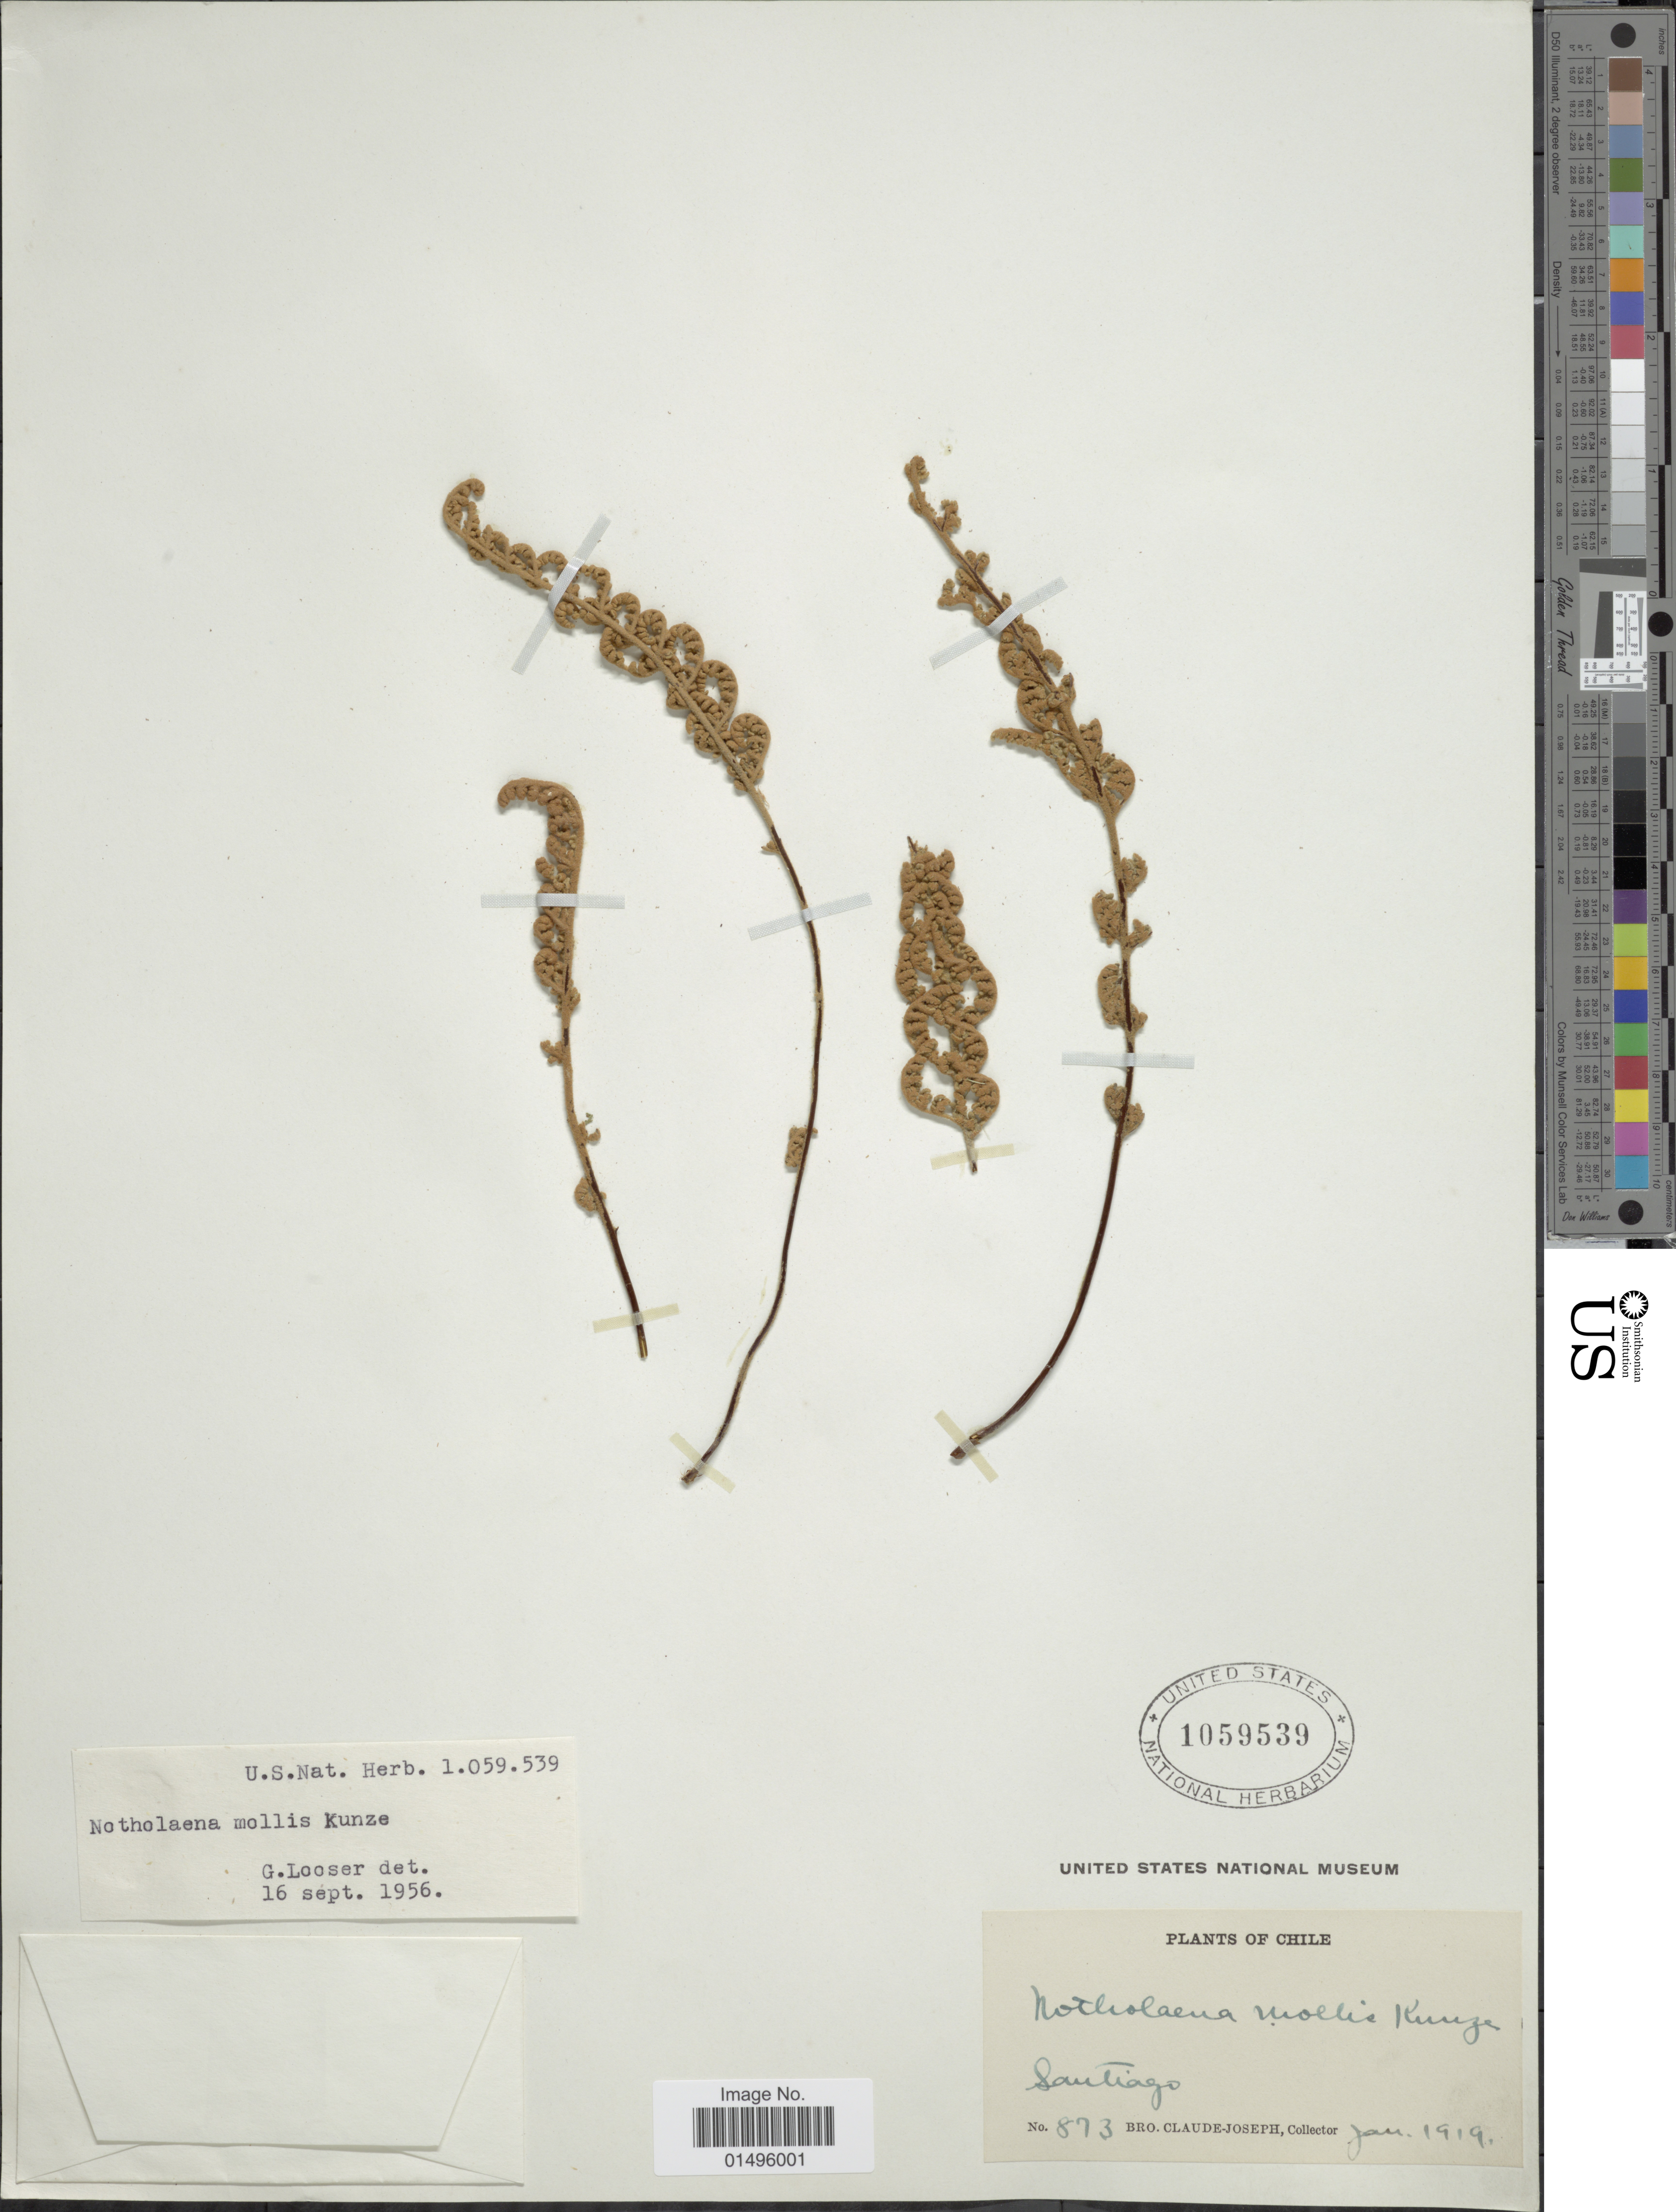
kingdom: Plantae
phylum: Tracheophyta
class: Polypodiopsida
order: Polypodiales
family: Pteridaceae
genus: Notholaena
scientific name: Notholaena mollis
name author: Kunze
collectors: Bro. Claude-Joseph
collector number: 873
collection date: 1919-01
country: Chile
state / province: Región Metropolitana (RM)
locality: Chille, Santiago.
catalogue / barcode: US 1059539